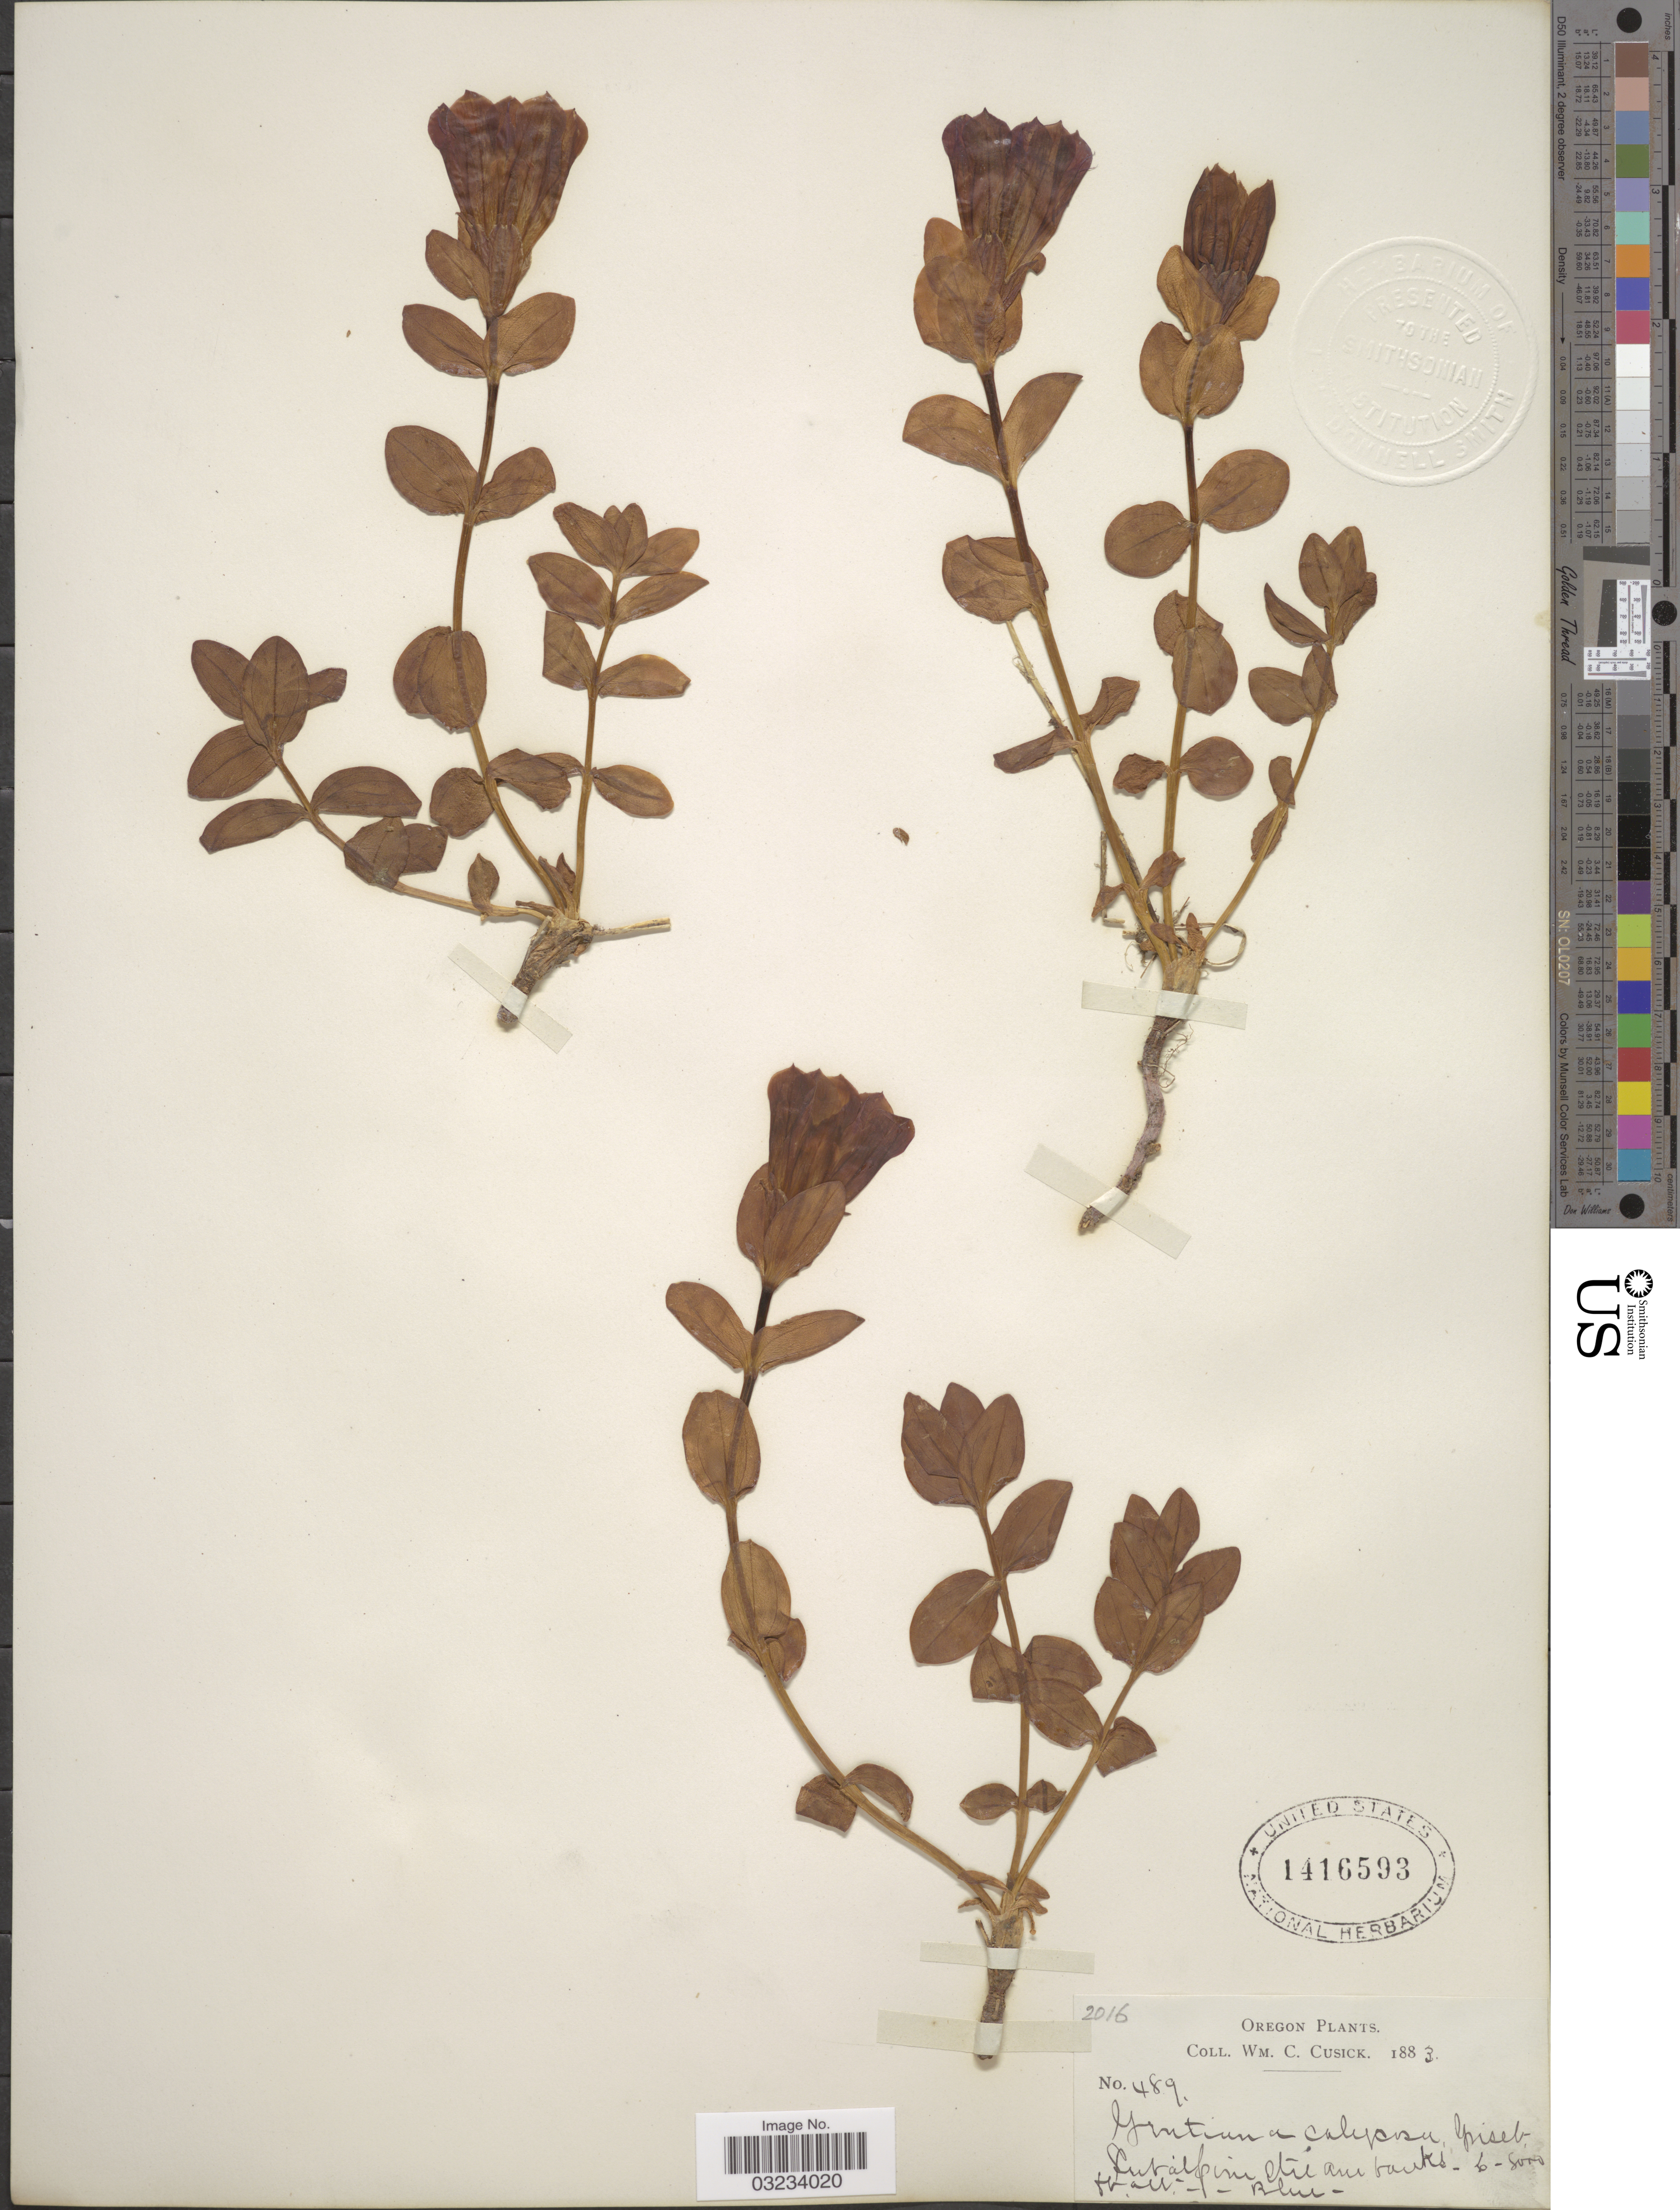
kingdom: Plantae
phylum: Tracheophyta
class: Magnoliopsida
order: Gentianales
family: Gentianaceae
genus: Gentiana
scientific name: Gentiana calycosa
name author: Griseb.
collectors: W. C. Cusick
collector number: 2016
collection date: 1883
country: United States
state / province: Oregon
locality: Subalpine stream banks.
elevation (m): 1219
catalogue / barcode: US 1416593